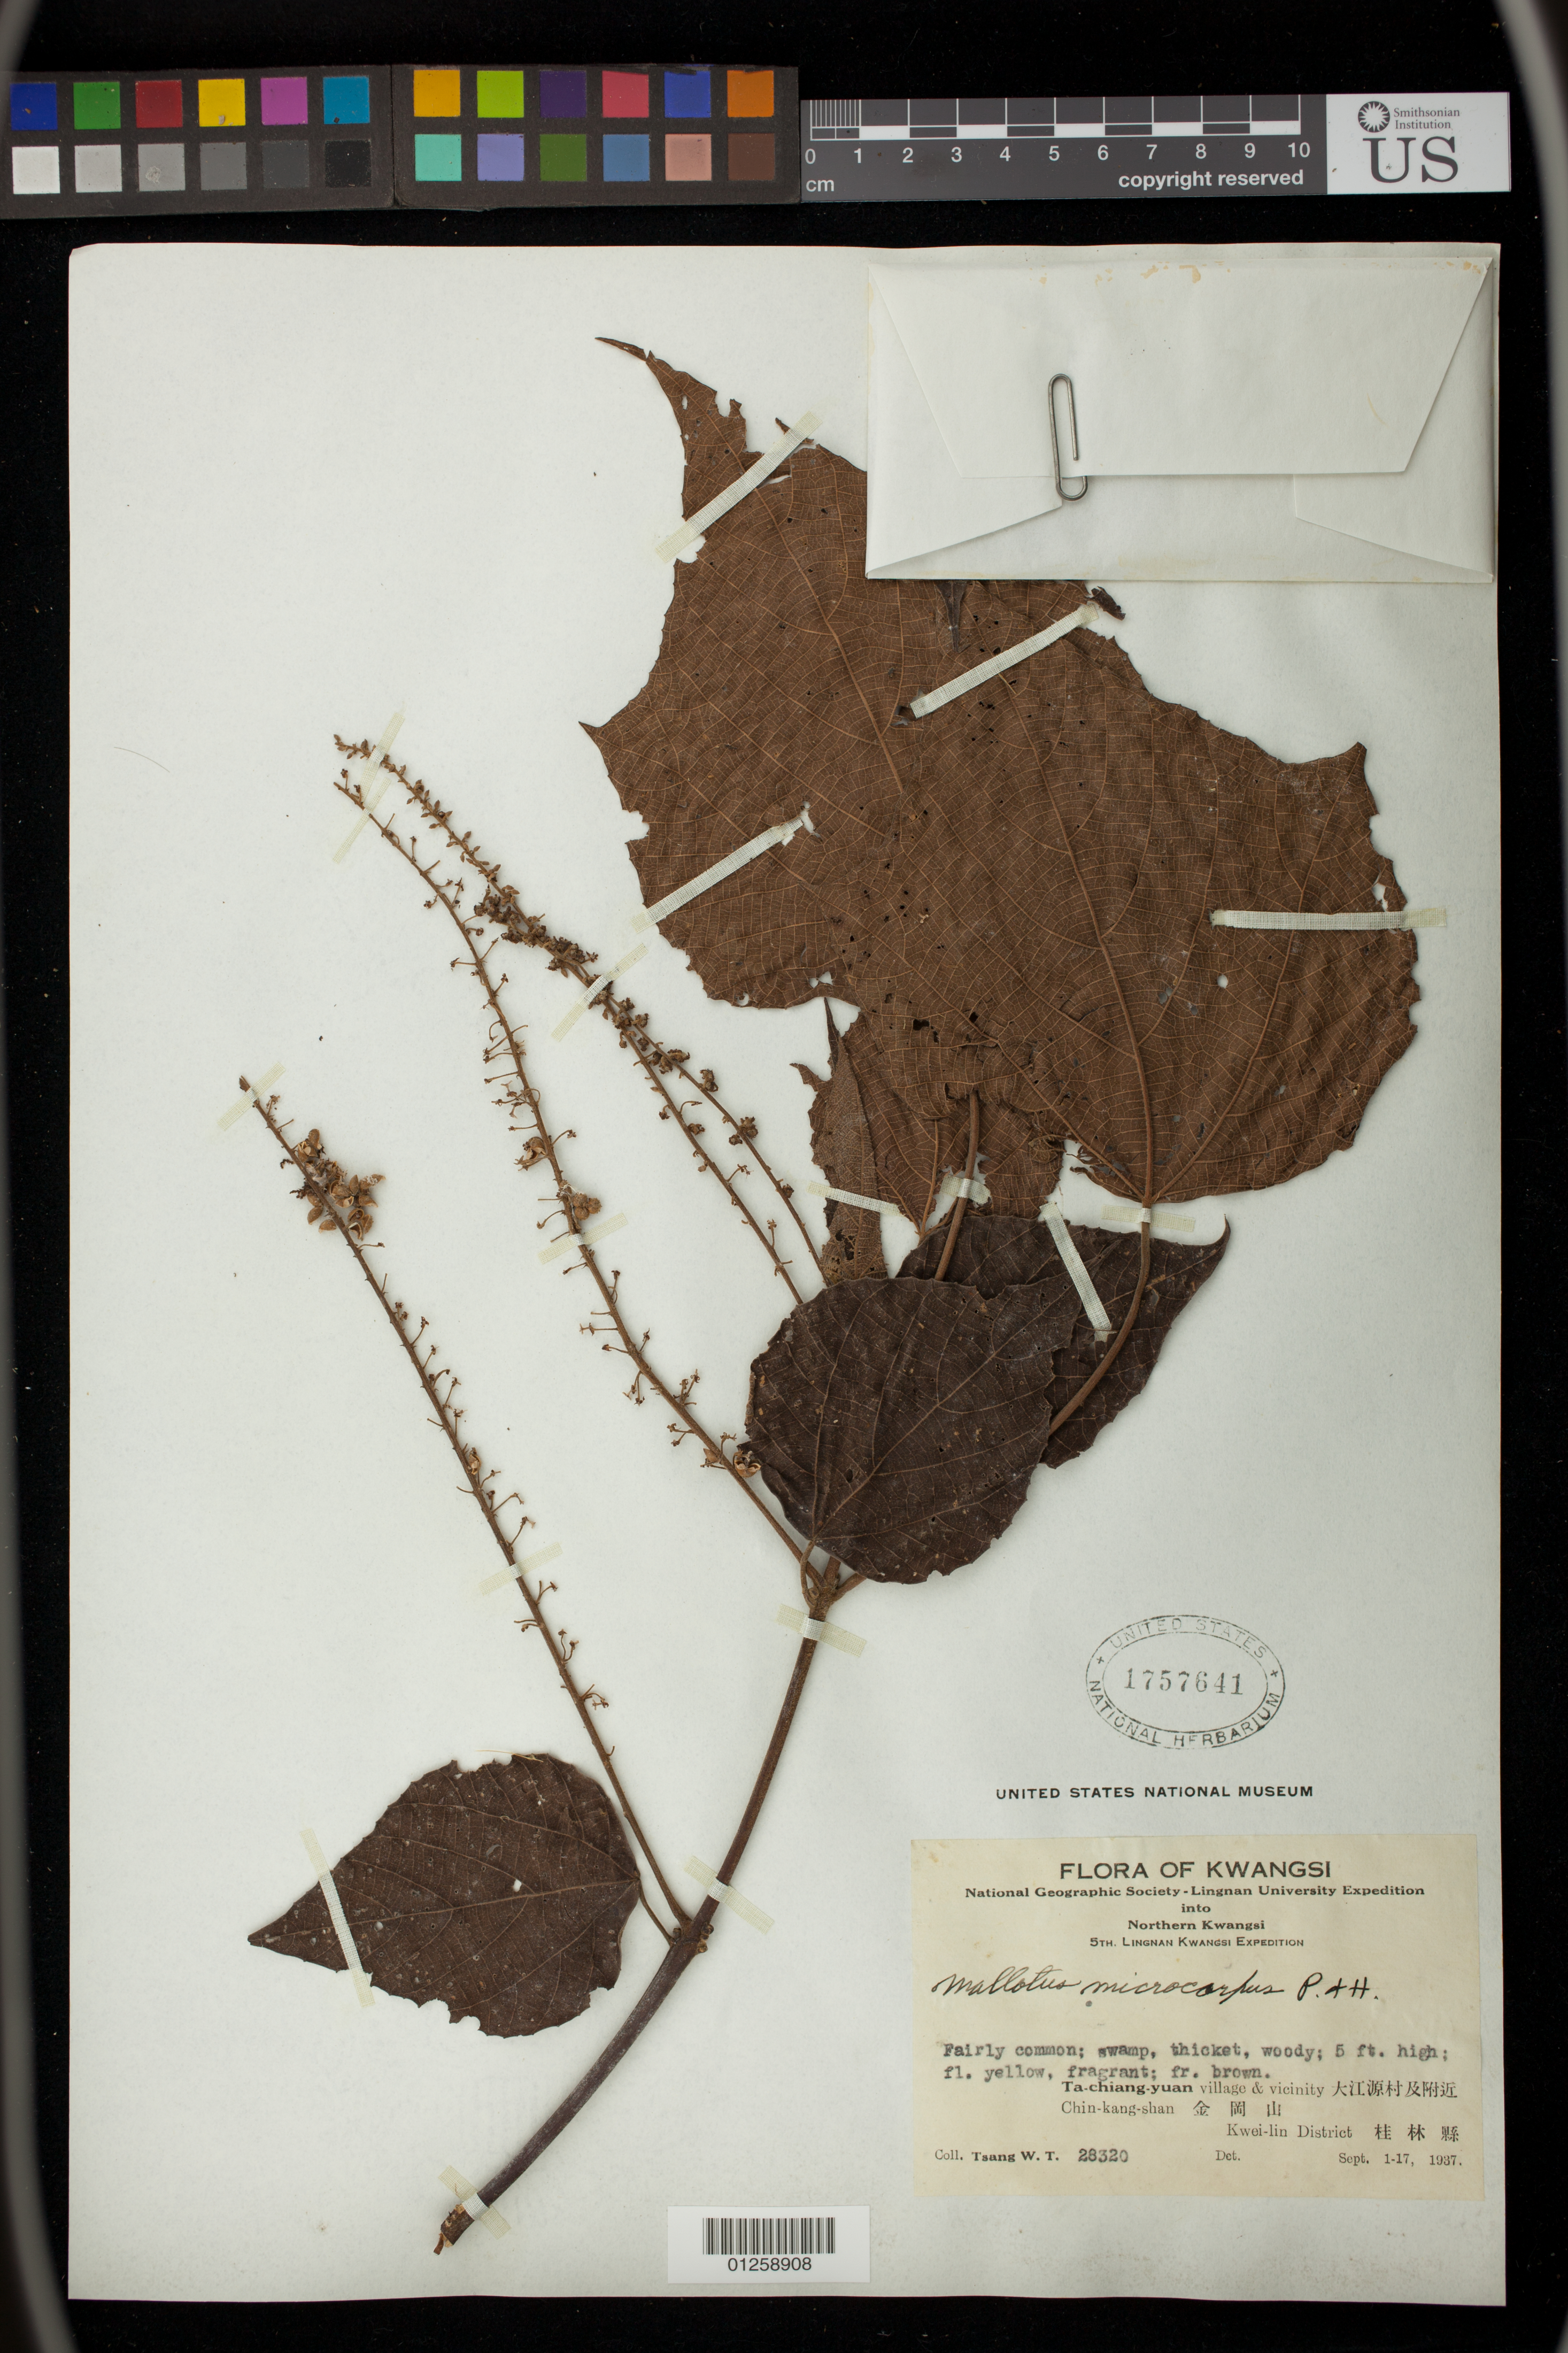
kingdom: Plantae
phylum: Tracheophyta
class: Magnoliopsida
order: Malpighiales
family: Euphorbiaceae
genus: Mallotus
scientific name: Mallotus microcarpus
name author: Pax & K. Hoffm.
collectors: W. T. Tsang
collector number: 28320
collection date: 1937-09-01/1937-09-17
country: China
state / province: Guangxi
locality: Flora of Kwangsi. Ta-chiang-yuan village and vicinity. Chin-kang-shan. Kwei-lin District.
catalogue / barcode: US 1757641